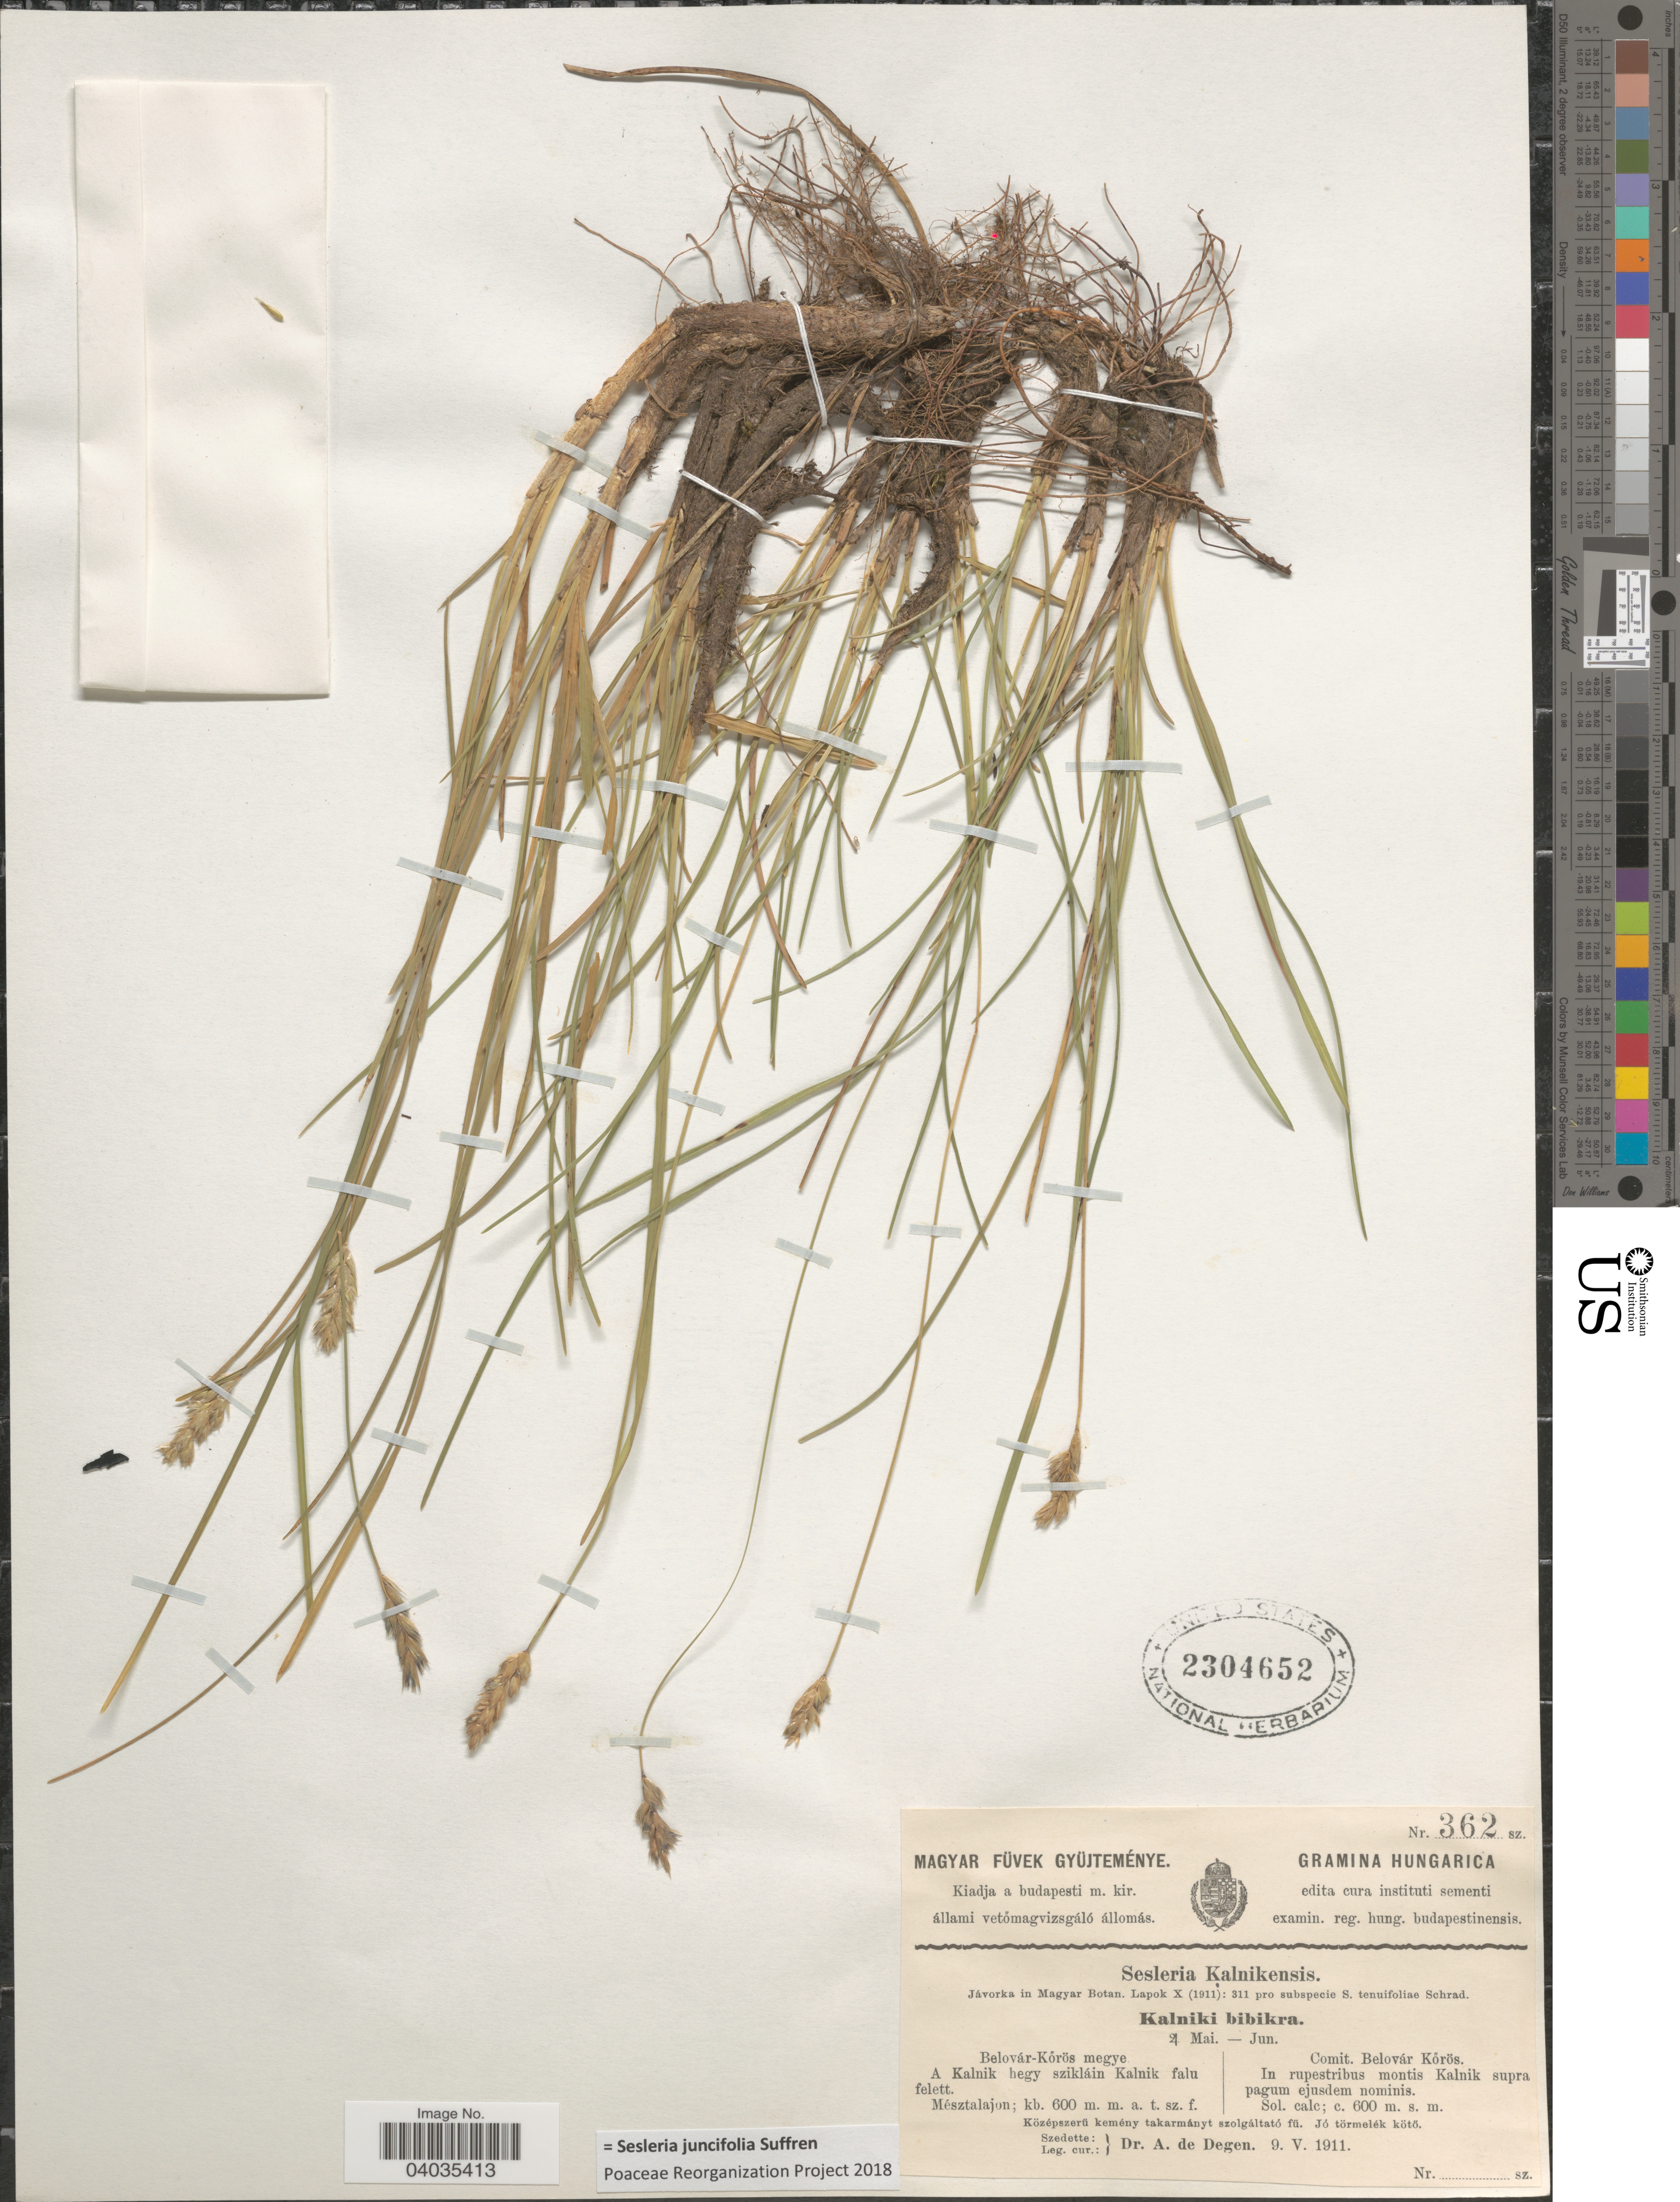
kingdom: Plantae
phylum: Tracheophyta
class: Liliopsida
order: Poales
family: Poaceae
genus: Sesleria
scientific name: Sesleria juncifolia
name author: Suffren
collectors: A. Degen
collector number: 362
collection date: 1911-05-09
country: Hungary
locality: Hungarica. Comit. Belovár Kőrös. In rupestribus montis Kalnik supra pagum ejusdem nominis.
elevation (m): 600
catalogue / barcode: US 2304652